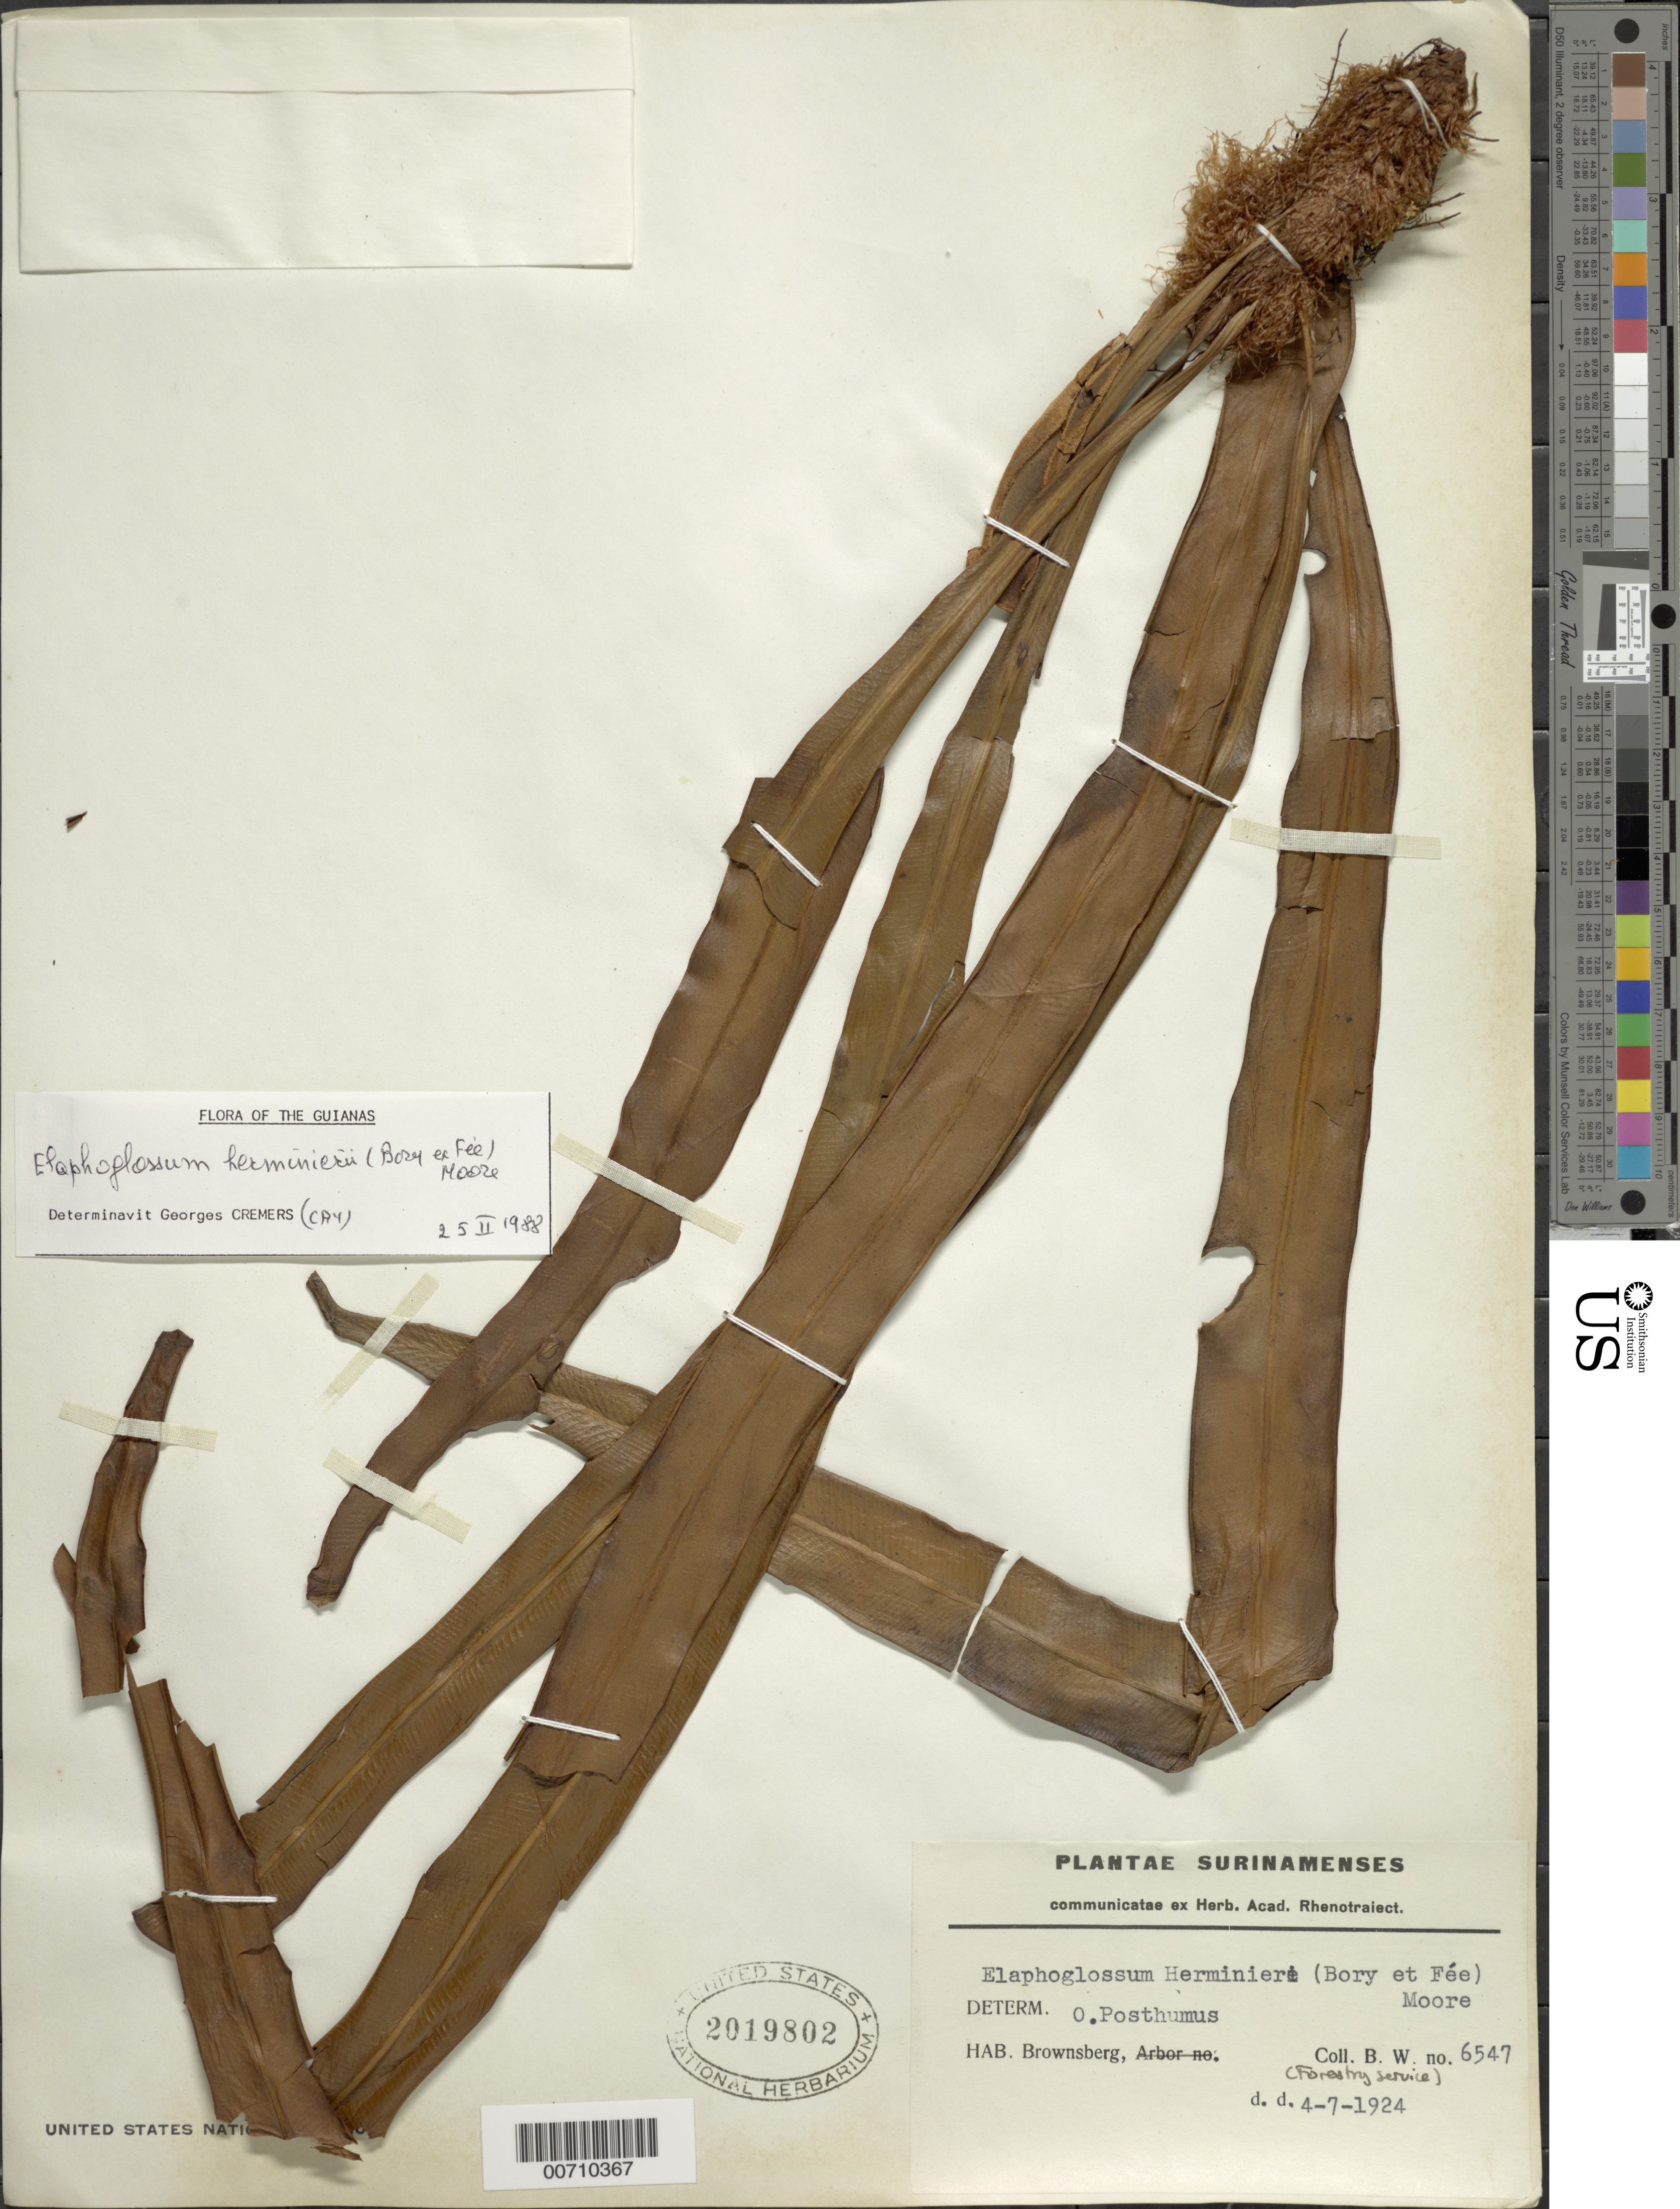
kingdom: Plantae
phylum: Tracheophyta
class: Polypodiopsida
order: Polypodiales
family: Dryopteridaceae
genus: Elaphoglossum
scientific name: Elaphoglossum herminieri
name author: (Bory & Fée) T. Moore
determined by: Cremers, Georges A.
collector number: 6547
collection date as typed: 4-Jul-24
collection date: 1924-07-04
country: Suriname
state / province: Brokopondo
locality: Brownsberg, Wakibasse Creek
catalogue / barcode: US 2019802